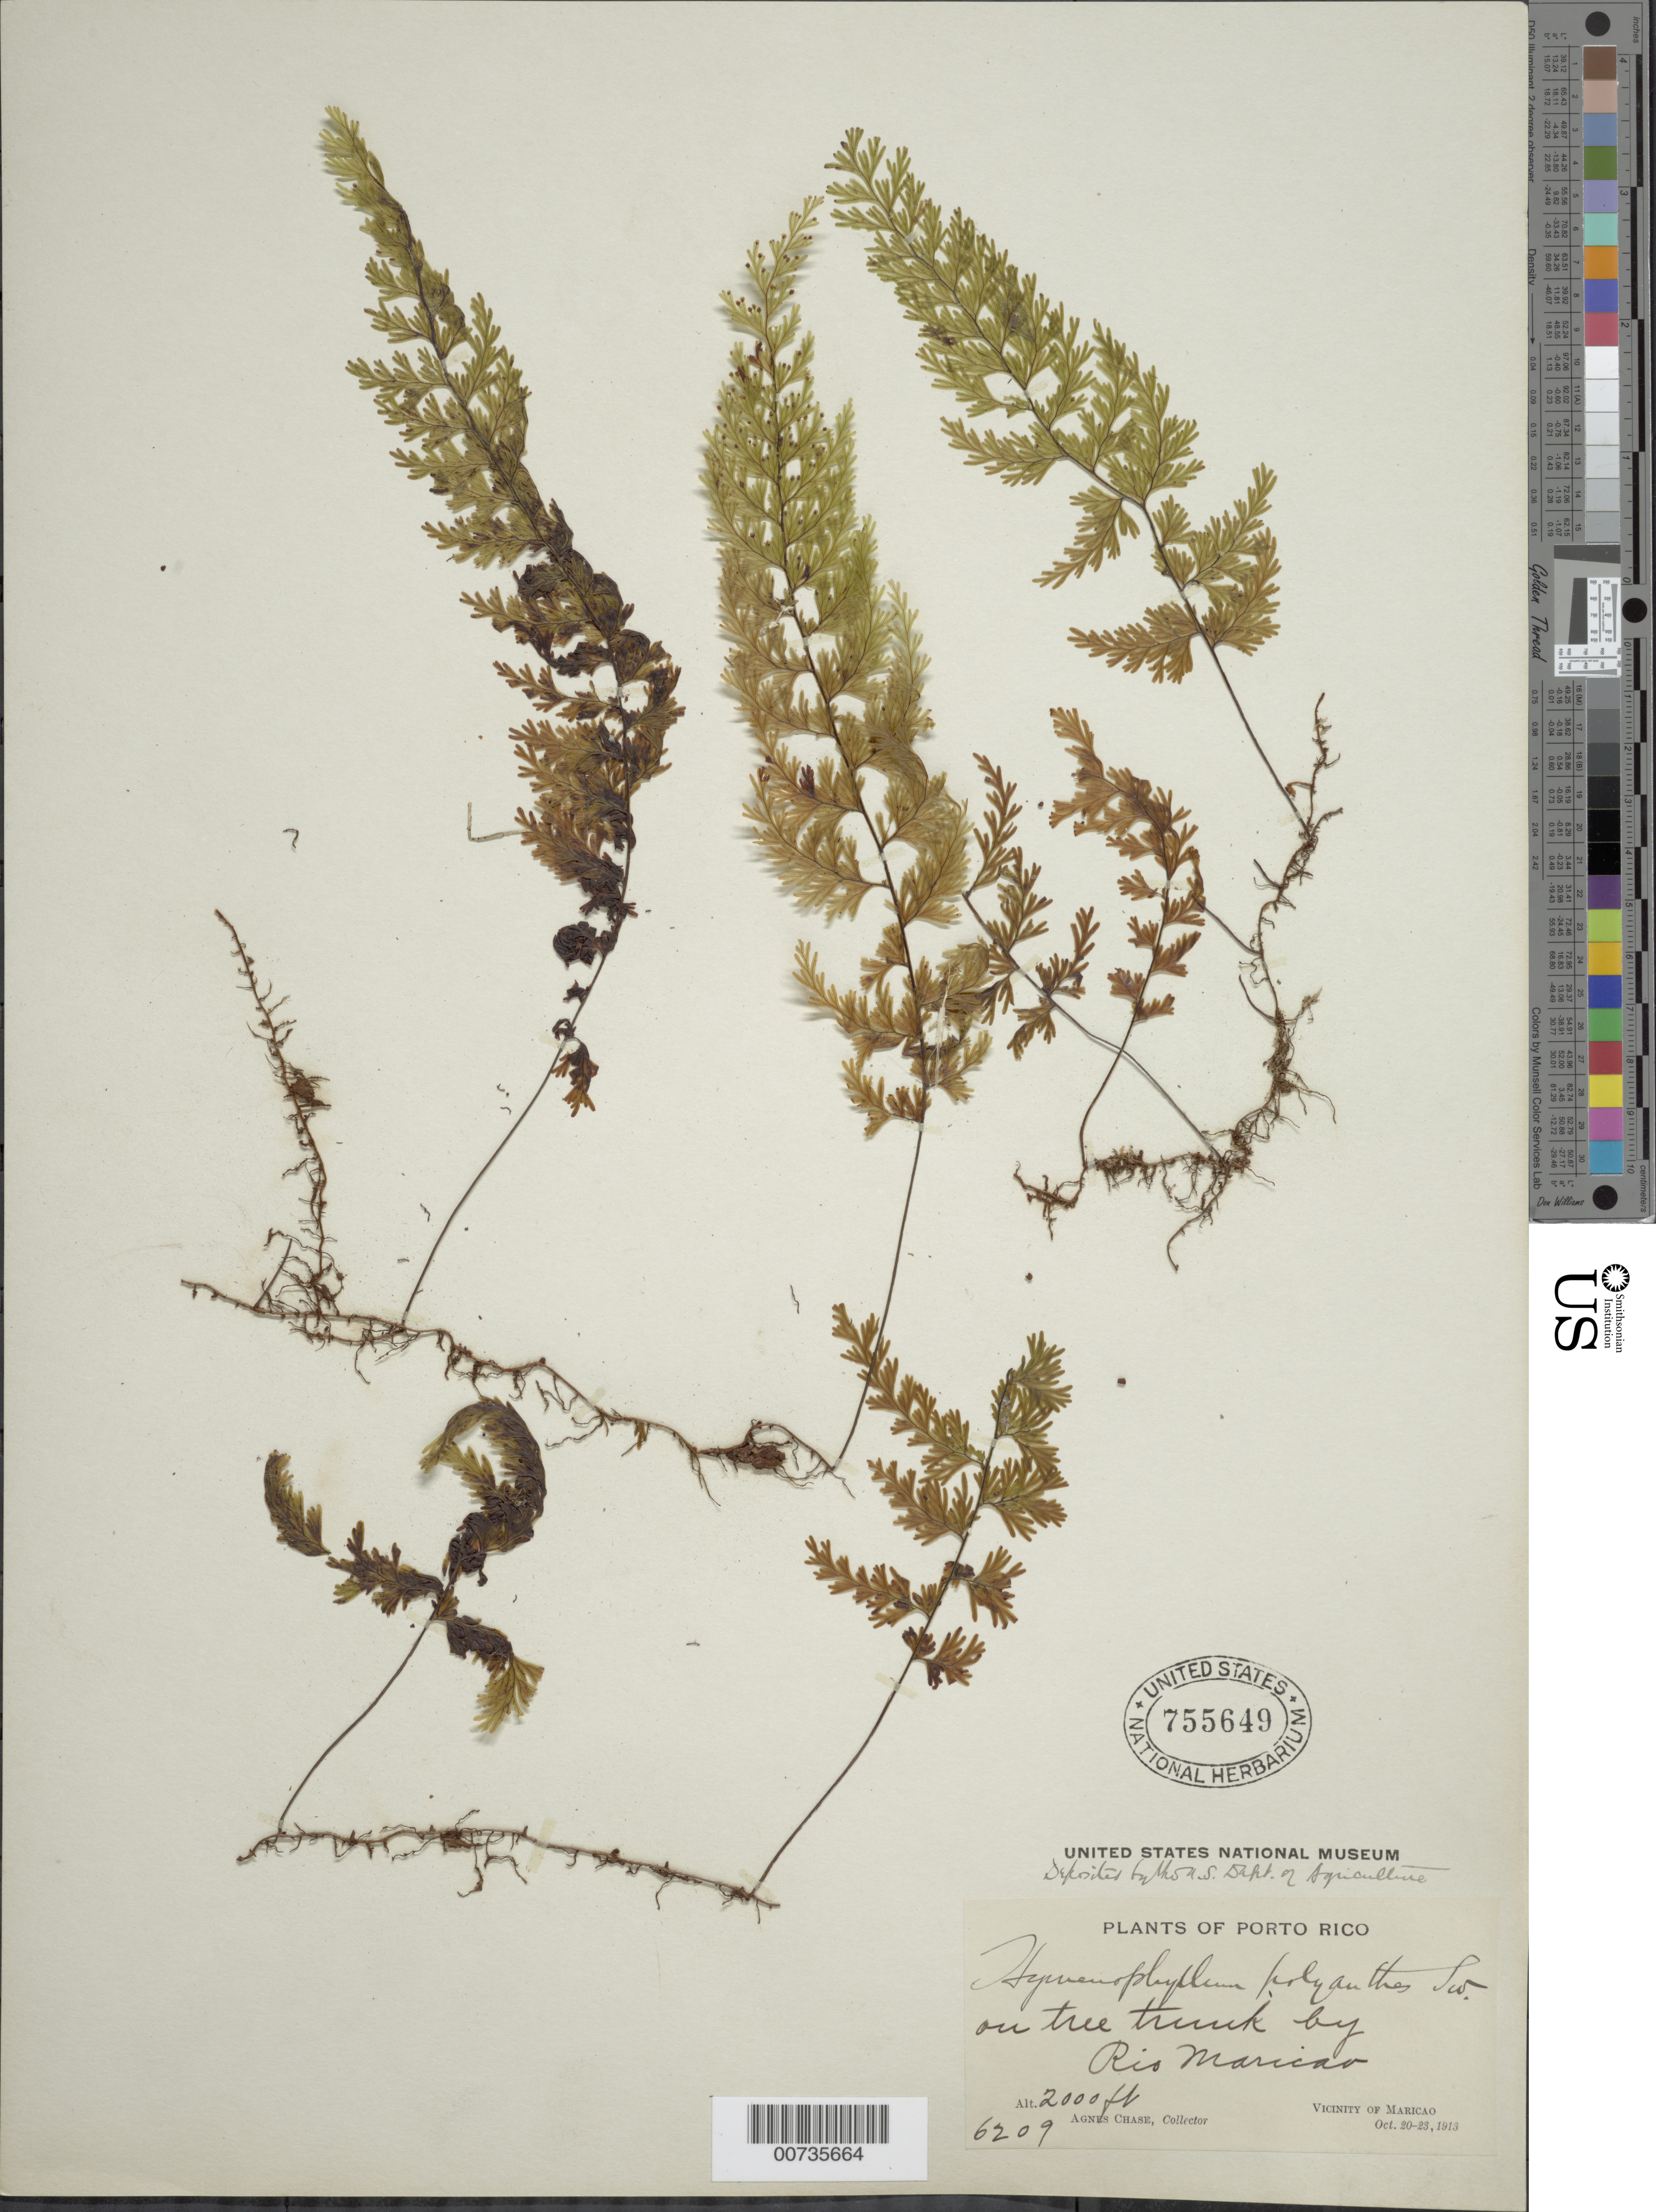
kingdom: Plantae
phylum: Tracheophyta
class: Polypodiopsida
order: Hymenophyllales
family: Hymenophyllaceae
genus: Hymenophyllum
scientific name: Hymenophyllum polyanthos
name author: (Sw.) Sw.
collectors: A. Chase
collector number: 6209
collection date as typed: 20 Oct 1913 to 23 Oct 1913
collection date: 1913-10-20/1913-10-23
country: Puerto Rico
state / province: Maricao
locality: Rio Maricao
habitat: On tree trunk by river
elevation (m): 610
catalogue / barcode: US 755649